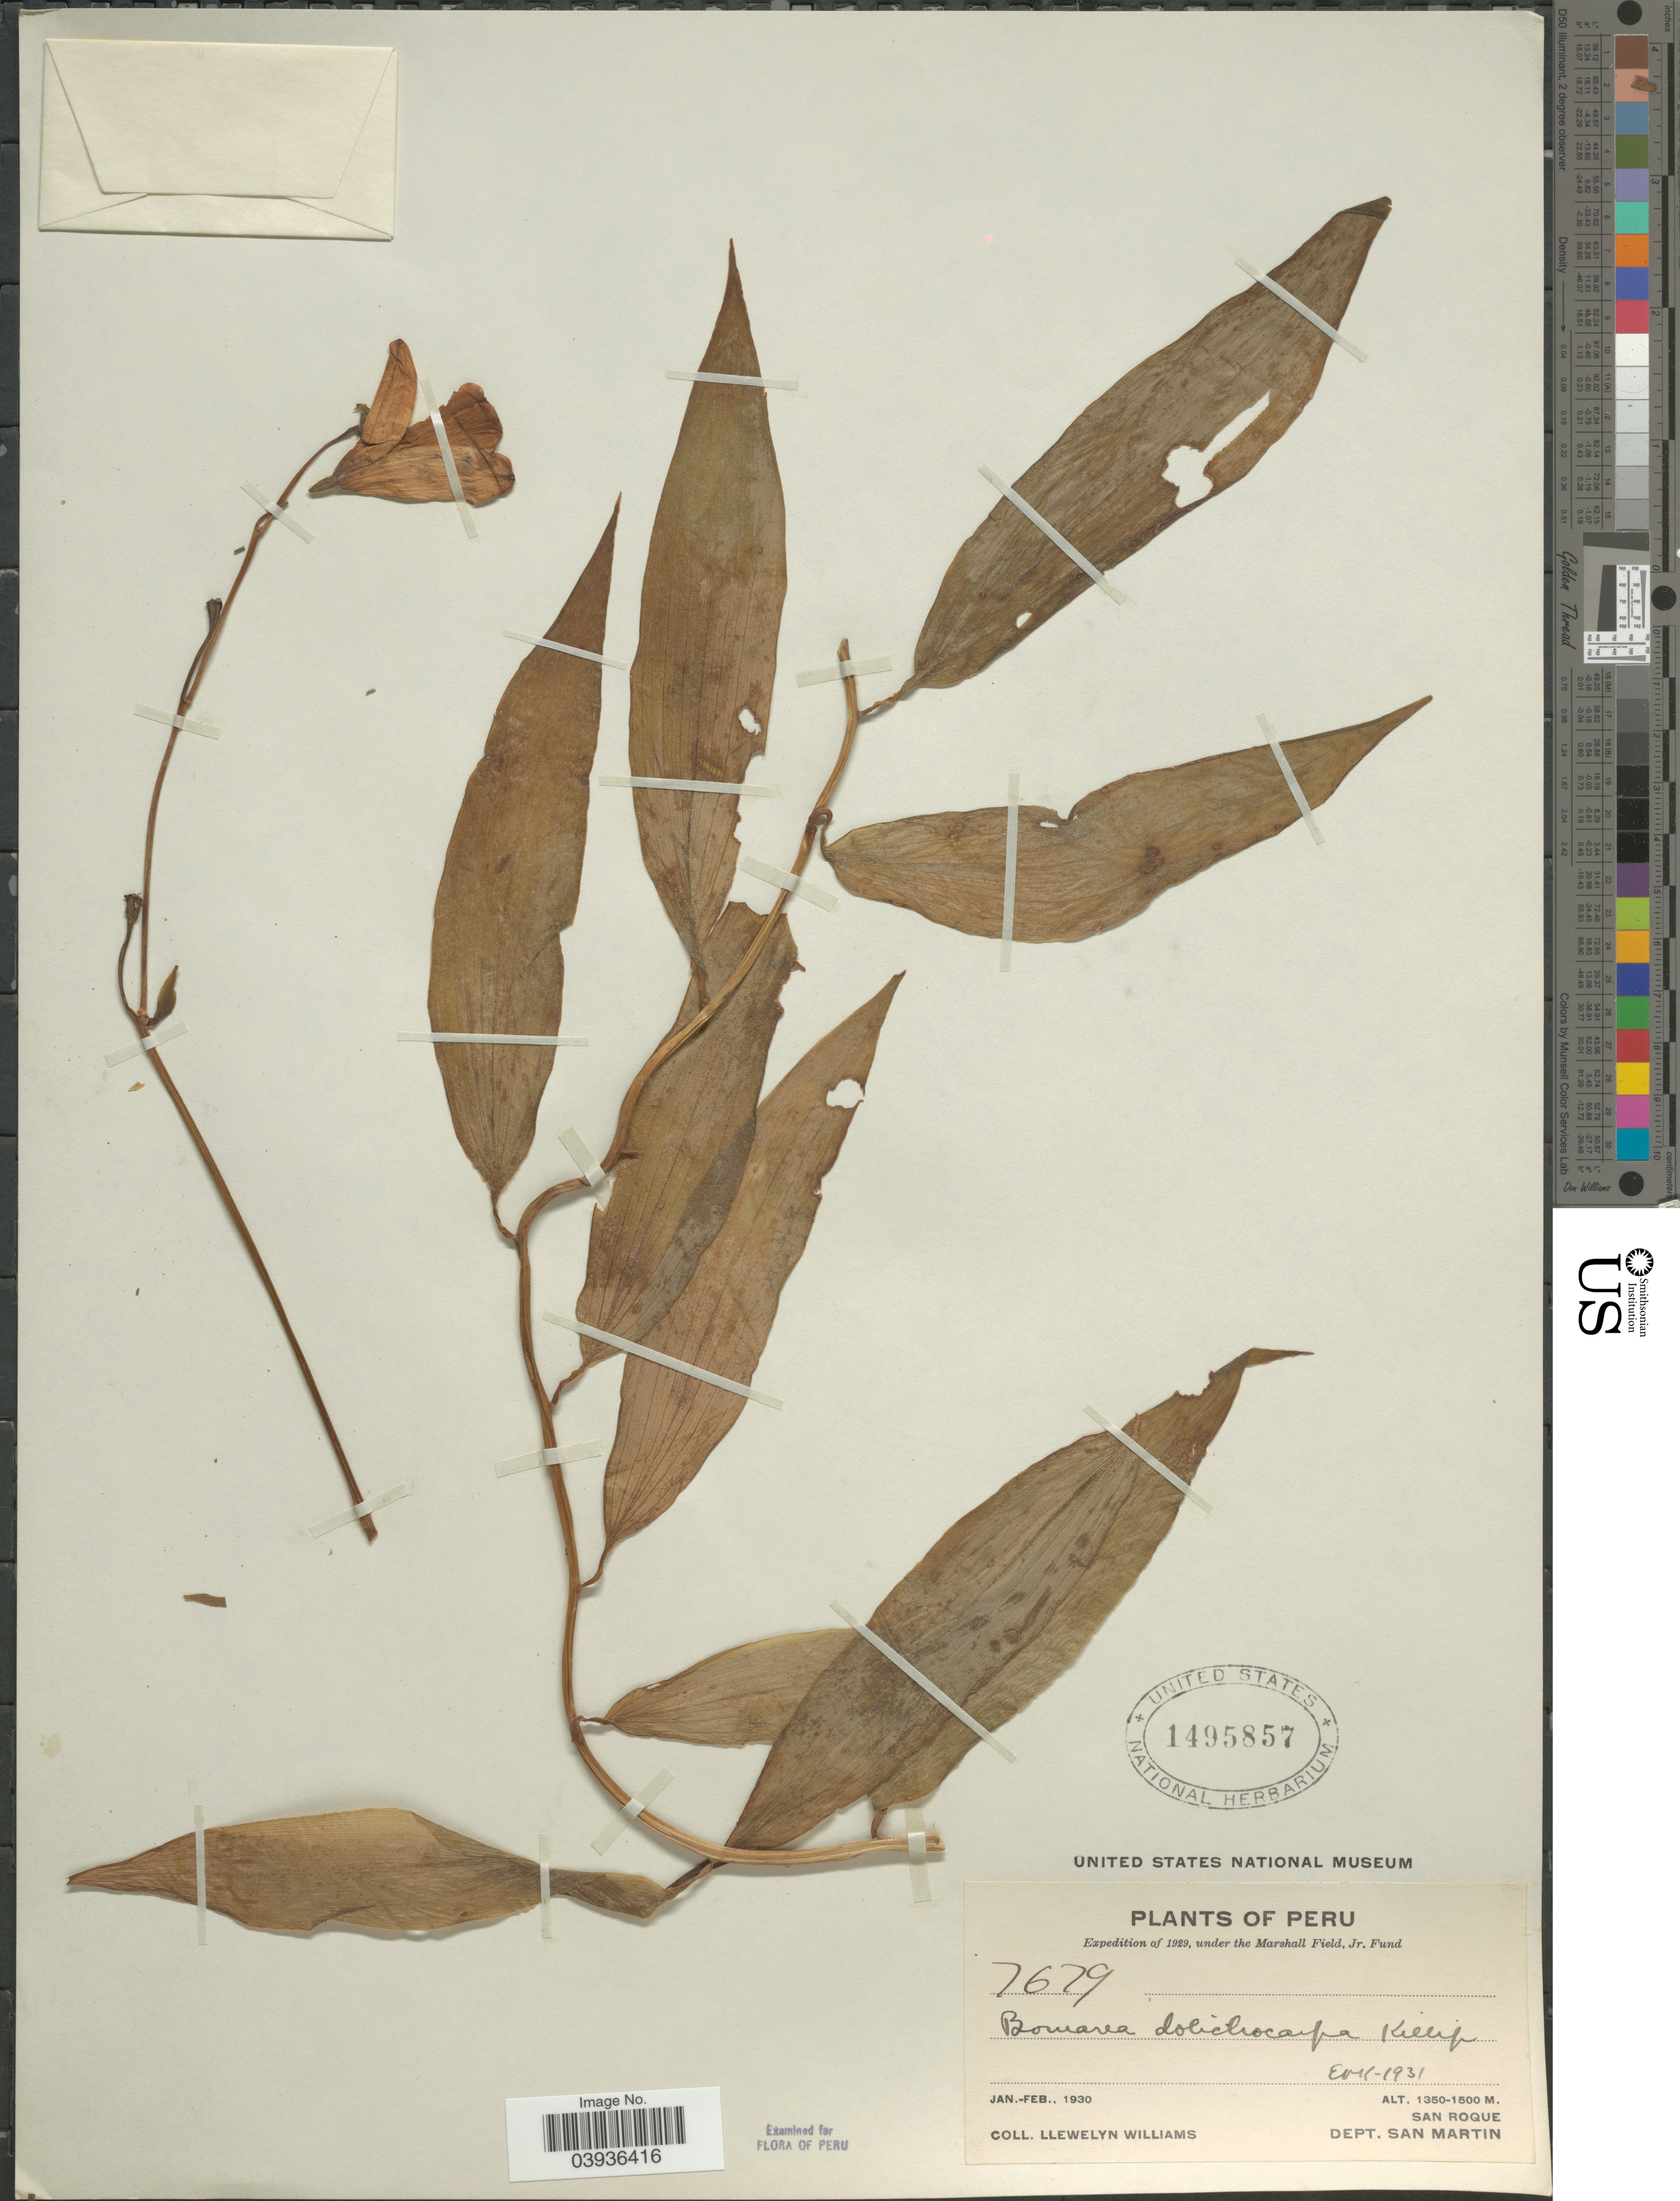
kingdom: Plantae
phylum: Tracheophyta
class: Liliopsida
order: Liliales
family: Alstroemeriaceae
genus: Bomarea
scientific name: Bomarea dolichocarpa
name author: Killip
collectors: Ll. Williams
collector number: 7679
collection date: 1930-01/1930-02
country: Peru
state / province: San Martín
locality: San Roque. Dept. San Martin.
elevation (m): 1350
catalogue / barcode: US 1495857